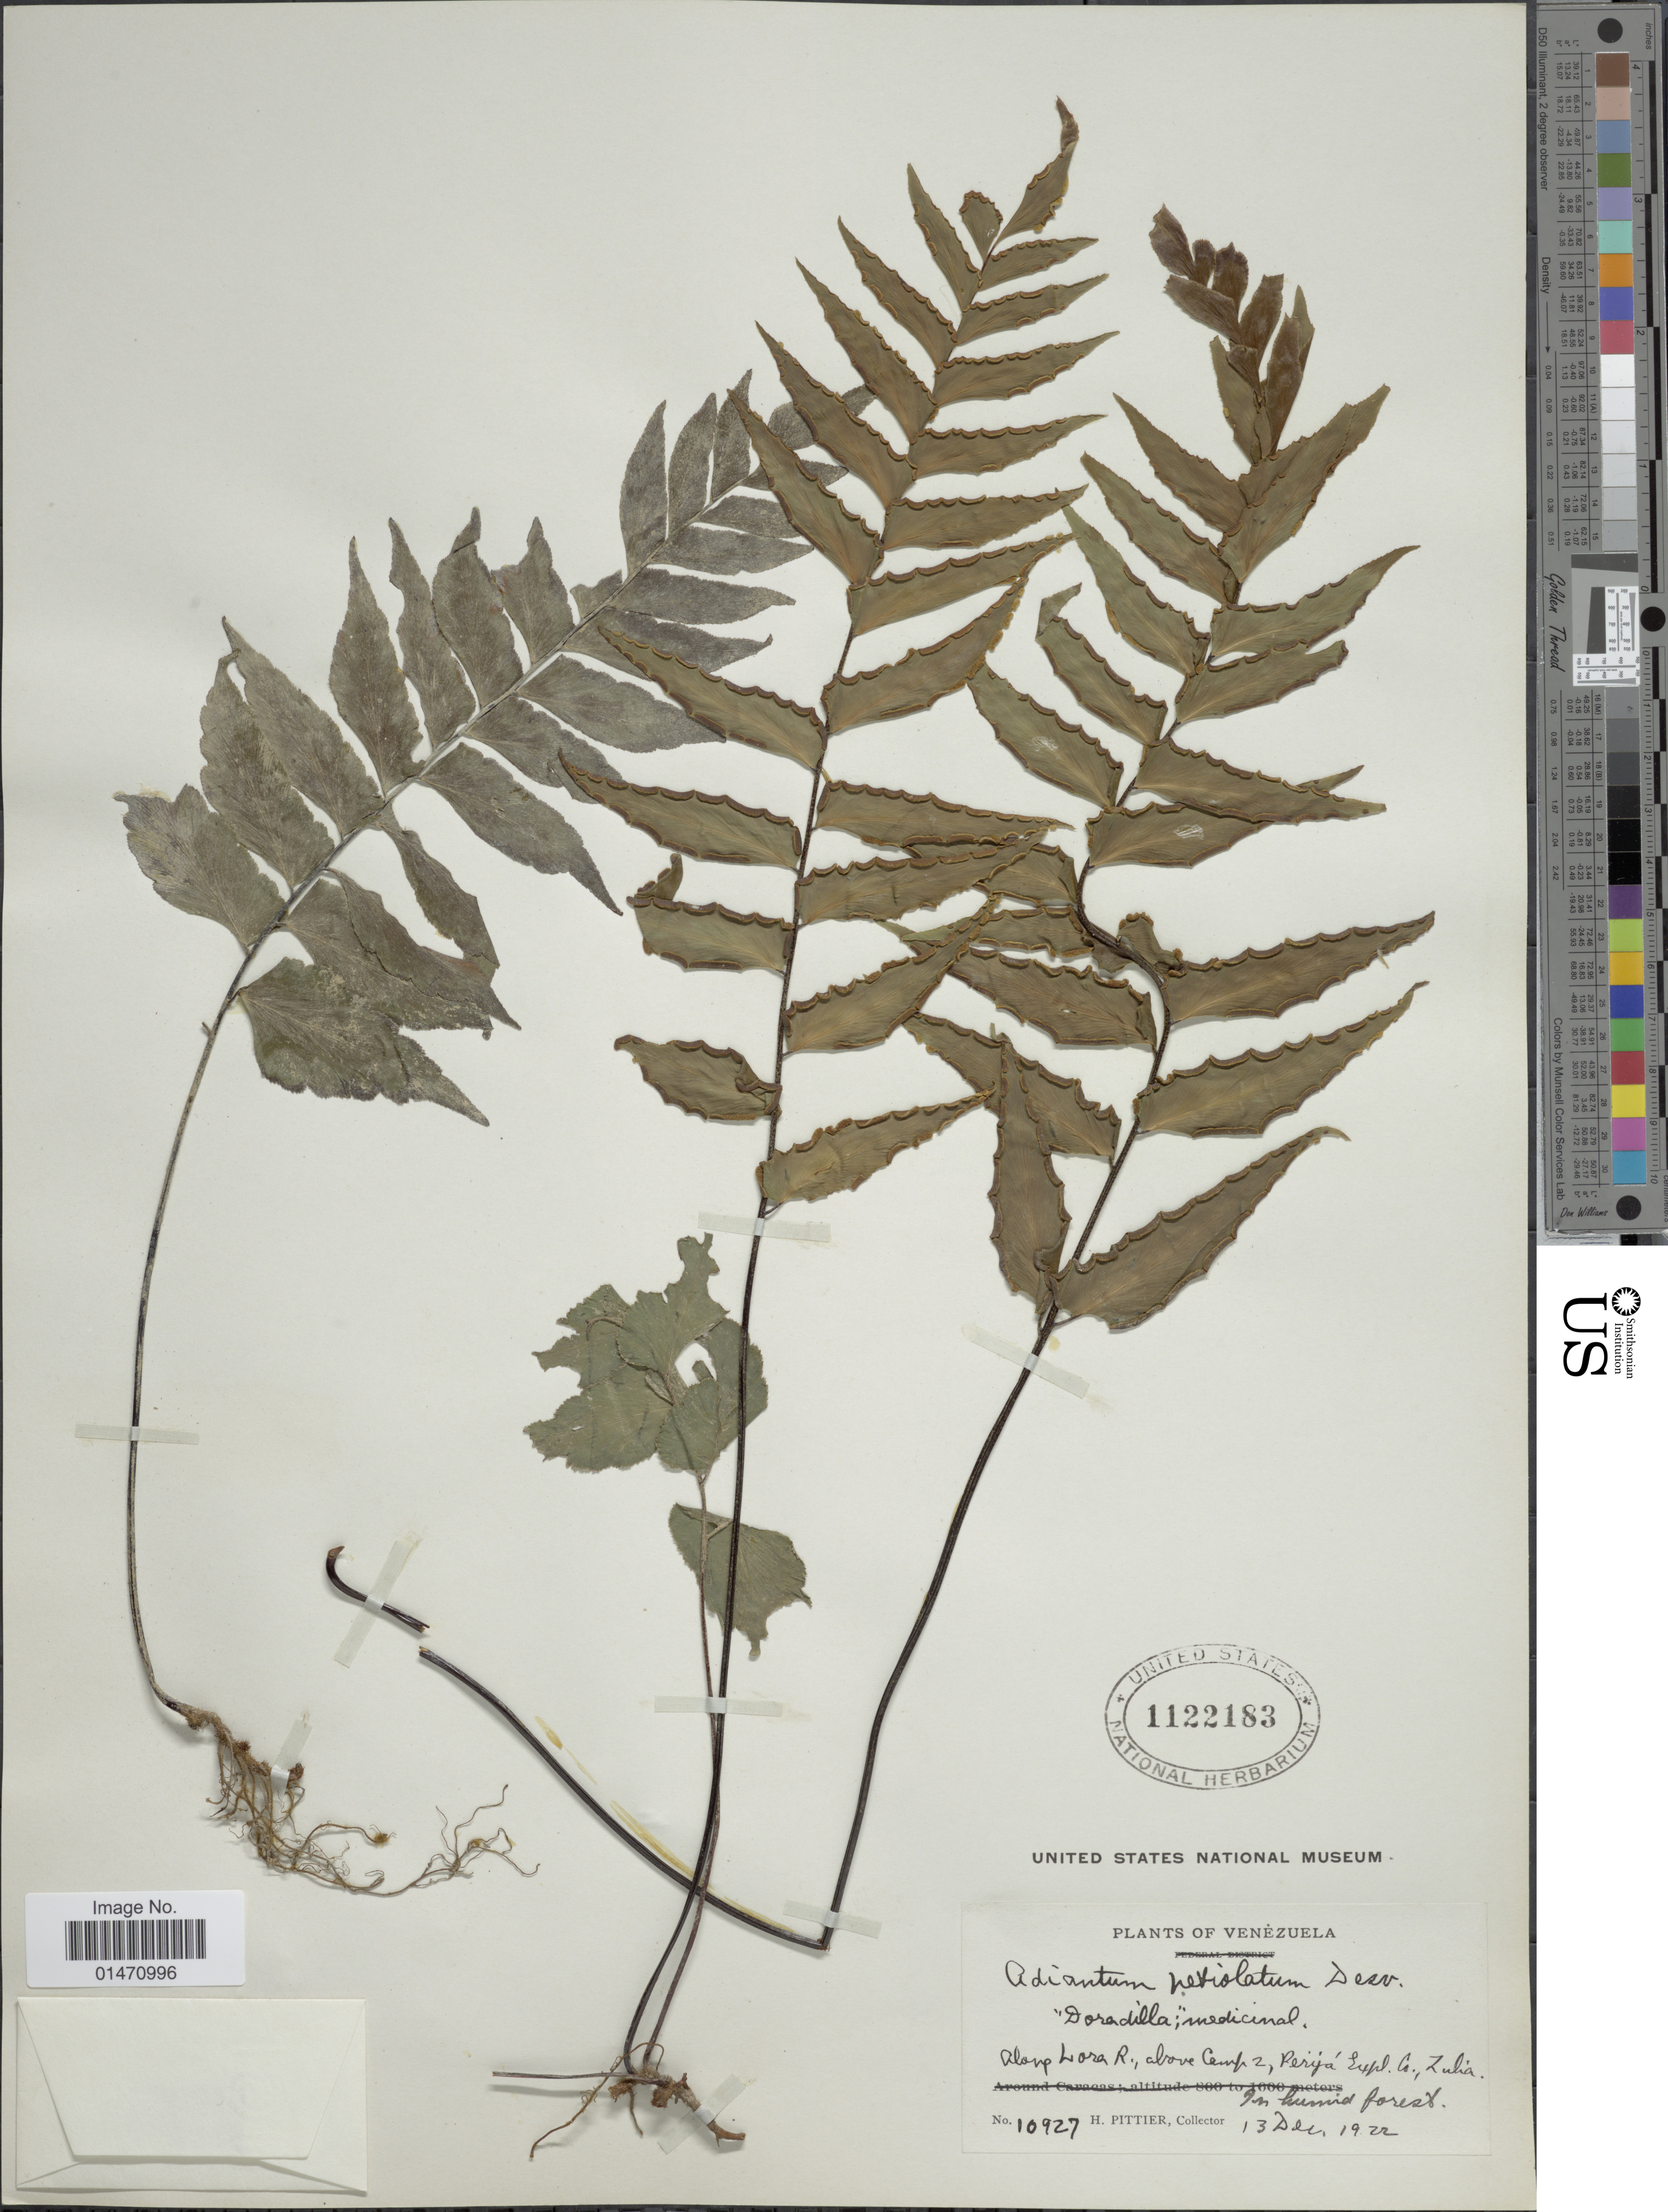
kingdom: Plantae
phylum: Tracheophyta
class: Polypodiopsida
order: Polypodiales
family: Pteridaceae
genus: Adiantum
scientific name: Adiantum petiolatum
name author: Desv.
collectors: H. F. Pittier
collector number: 10927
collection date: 1922-12-13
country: Venezuela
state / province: Zulia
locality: Along Lora R., Above camp 2, Perija expl. Co.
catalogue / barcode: US 1122183